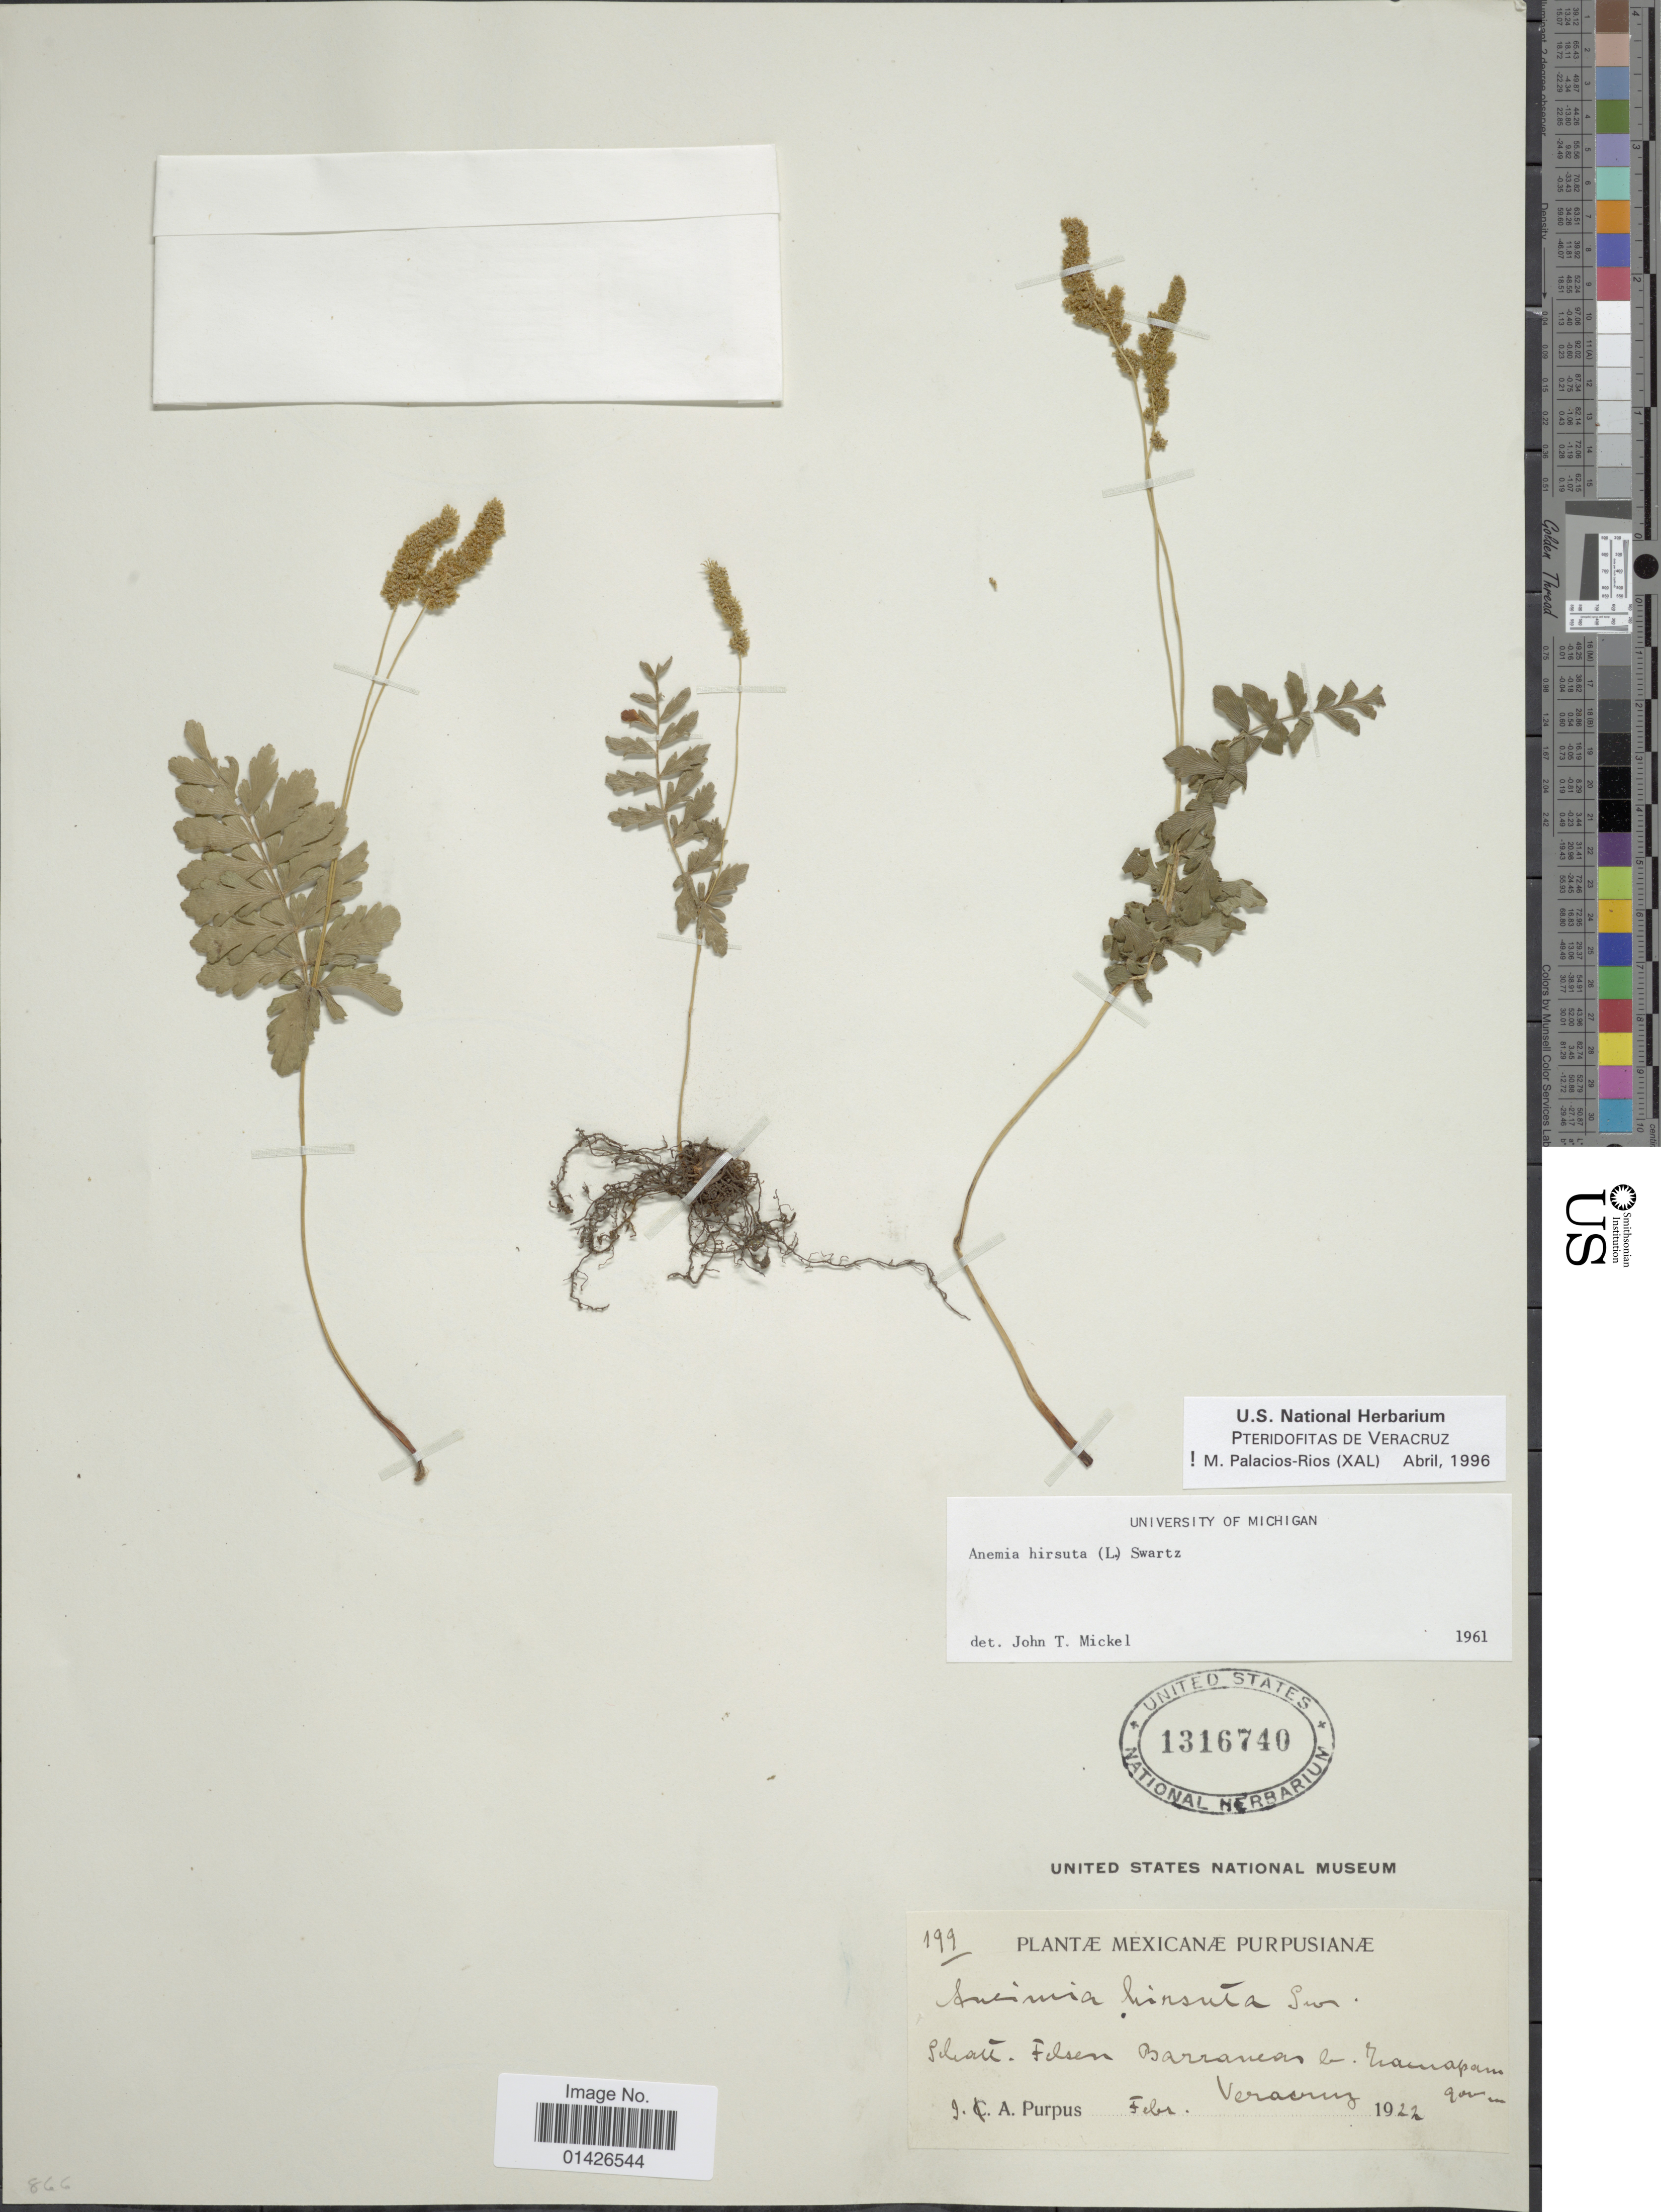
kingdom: Plantae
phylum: Tracheophyta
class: Polypodiopsida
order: Schizaeales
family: Anemiaceae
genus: Anemia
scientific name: Anemia hirsuta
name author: (L.) Sw.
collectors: J. A. Purpus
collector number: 199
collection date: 1922-02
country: Mexico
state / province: Veracruz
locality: Felsen Barrancos bei Zacuapan Veracruz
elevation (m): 900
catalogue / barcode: US 1316740